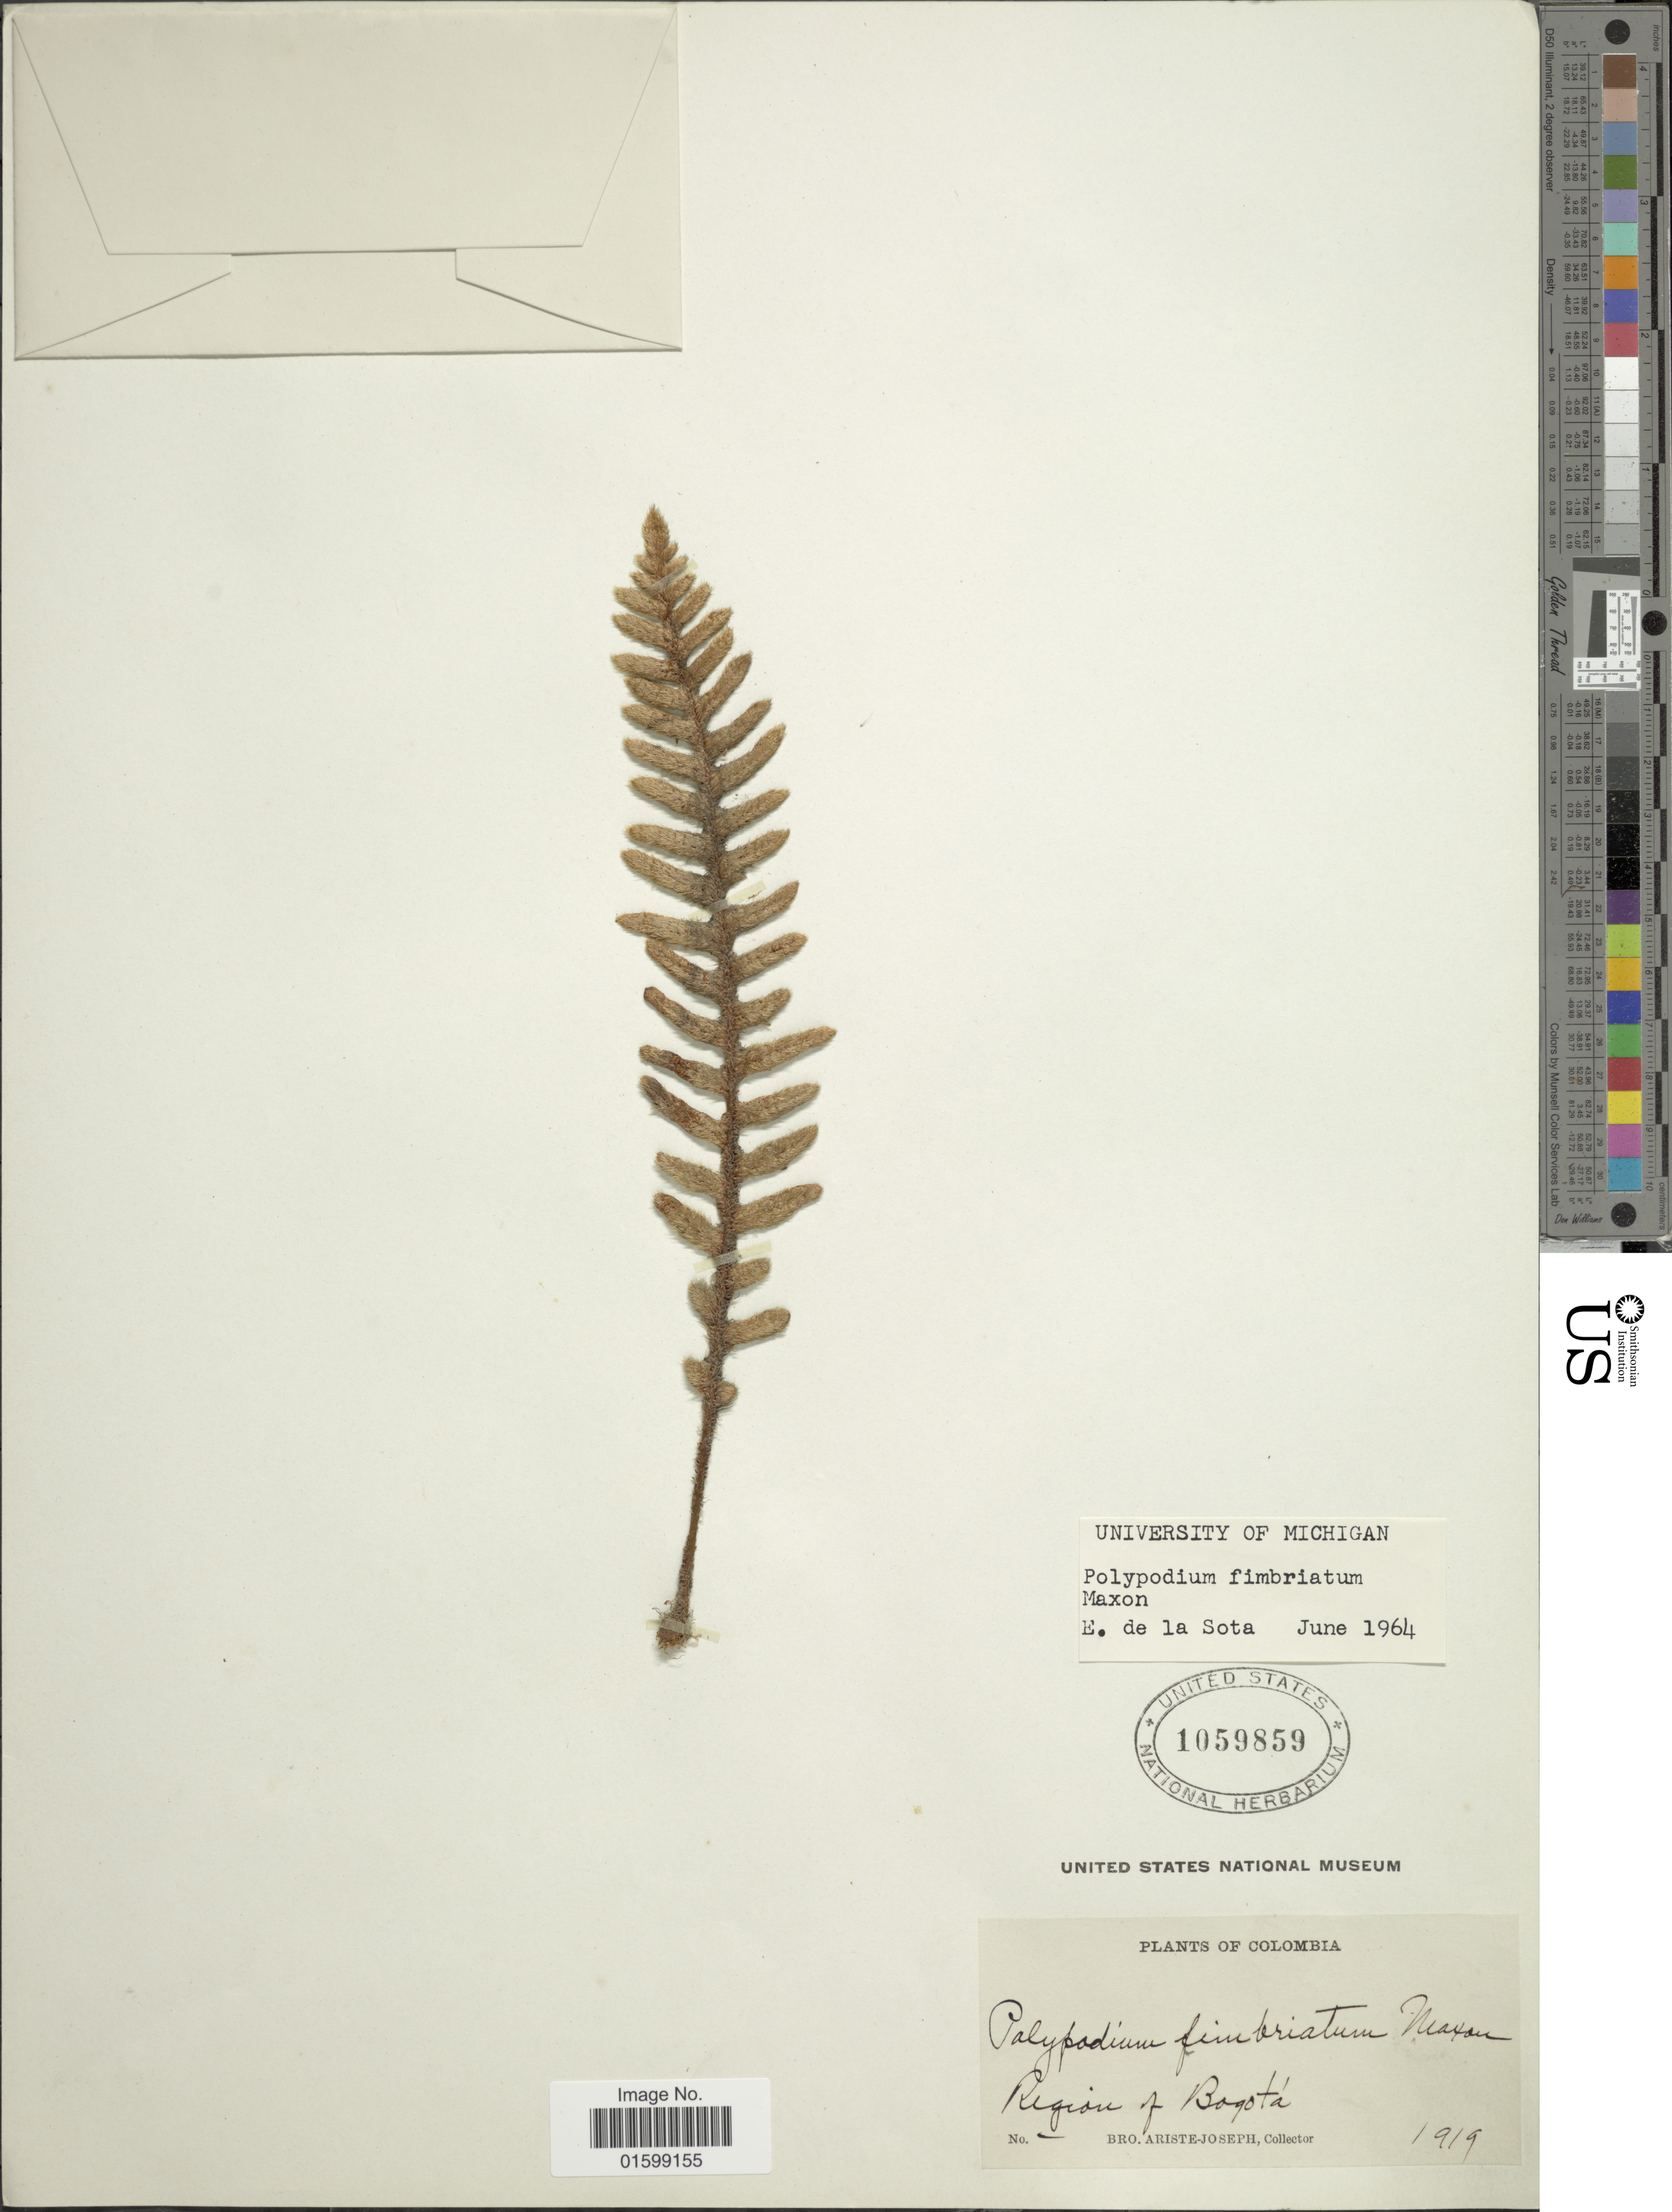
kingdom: Plantae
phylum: Tracheophyta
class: Polypodiopsida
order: Polypodiales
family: Polypodiaceae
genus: Pleopeltis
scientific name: Pleopeltis fimbriata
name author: (Maxon) A.R. Sm.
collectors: Bro. Ariste-Joseph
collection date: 1919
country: Colombia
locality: Region of Bogotá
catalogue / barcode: US 1059859